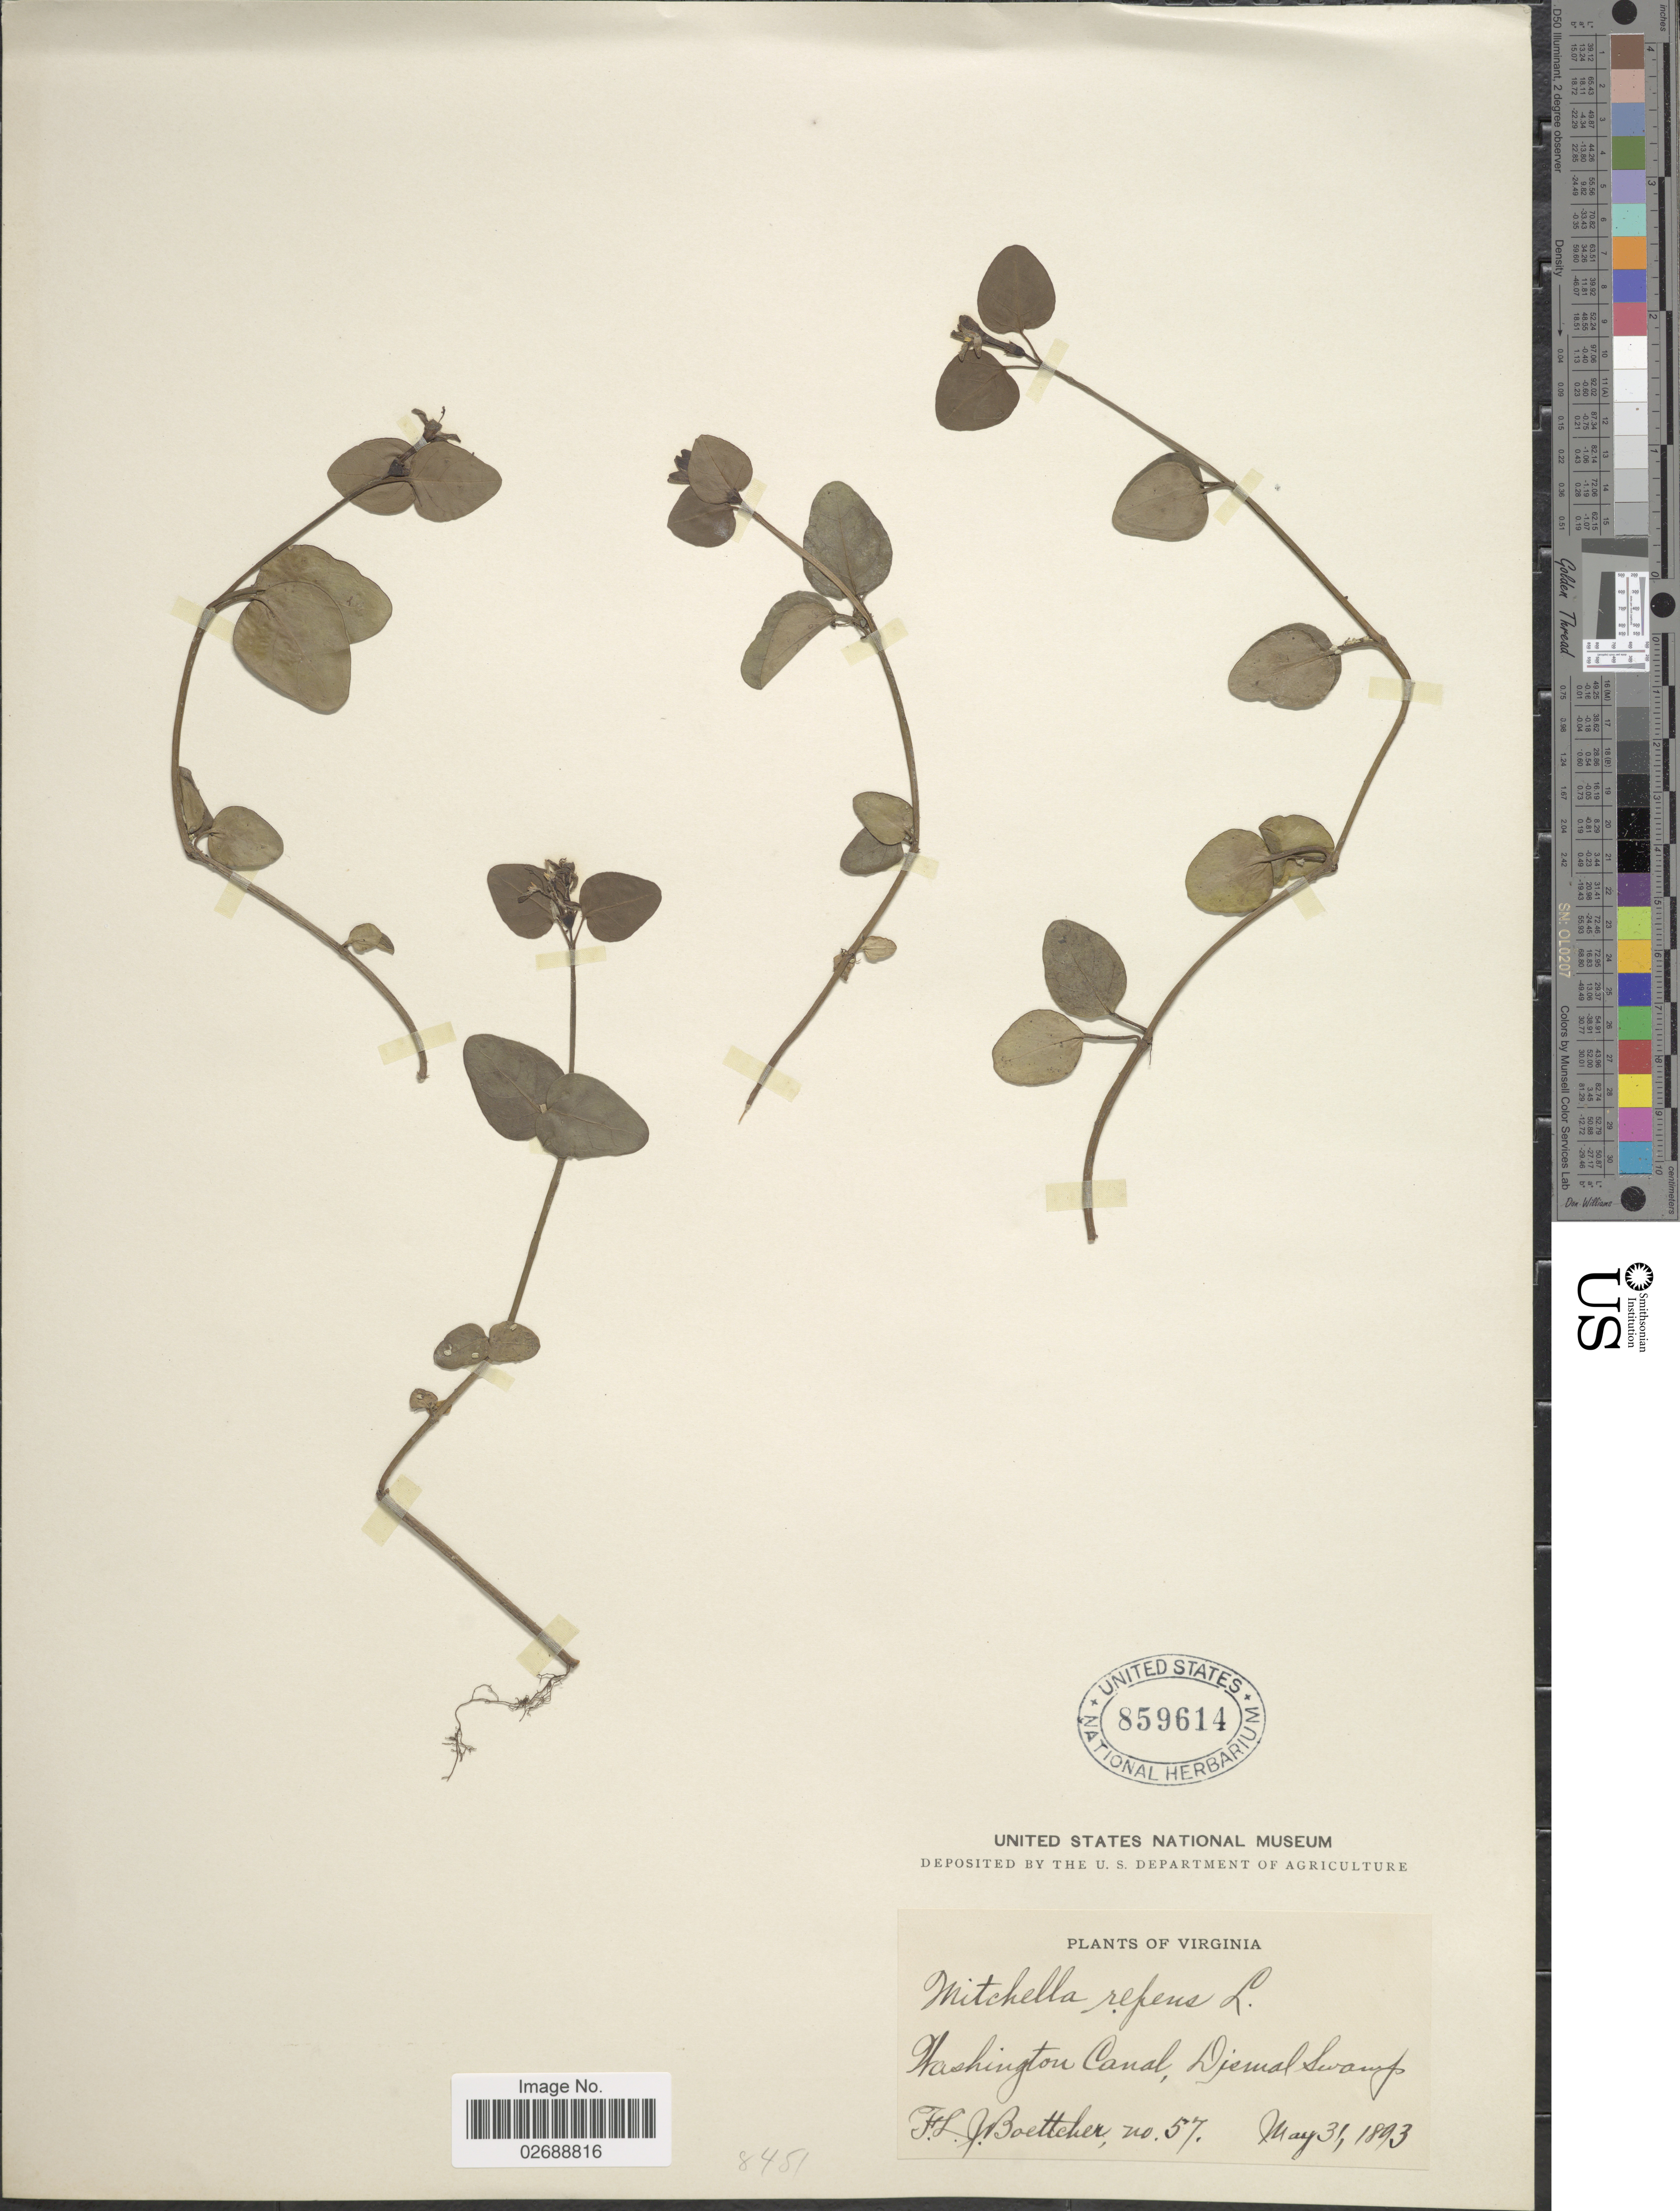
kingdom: Plantae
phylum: Tracheophyta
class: Magnoliopsida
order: Gentianales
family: Rubiaceae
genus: Mitchella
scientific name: Mitchella repens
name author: L.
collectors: F. Boettcher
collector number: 57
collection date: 1893-05-31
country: United States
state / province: Virginia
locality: Washington Canal, Djemal Swamp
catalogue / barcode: US 859614